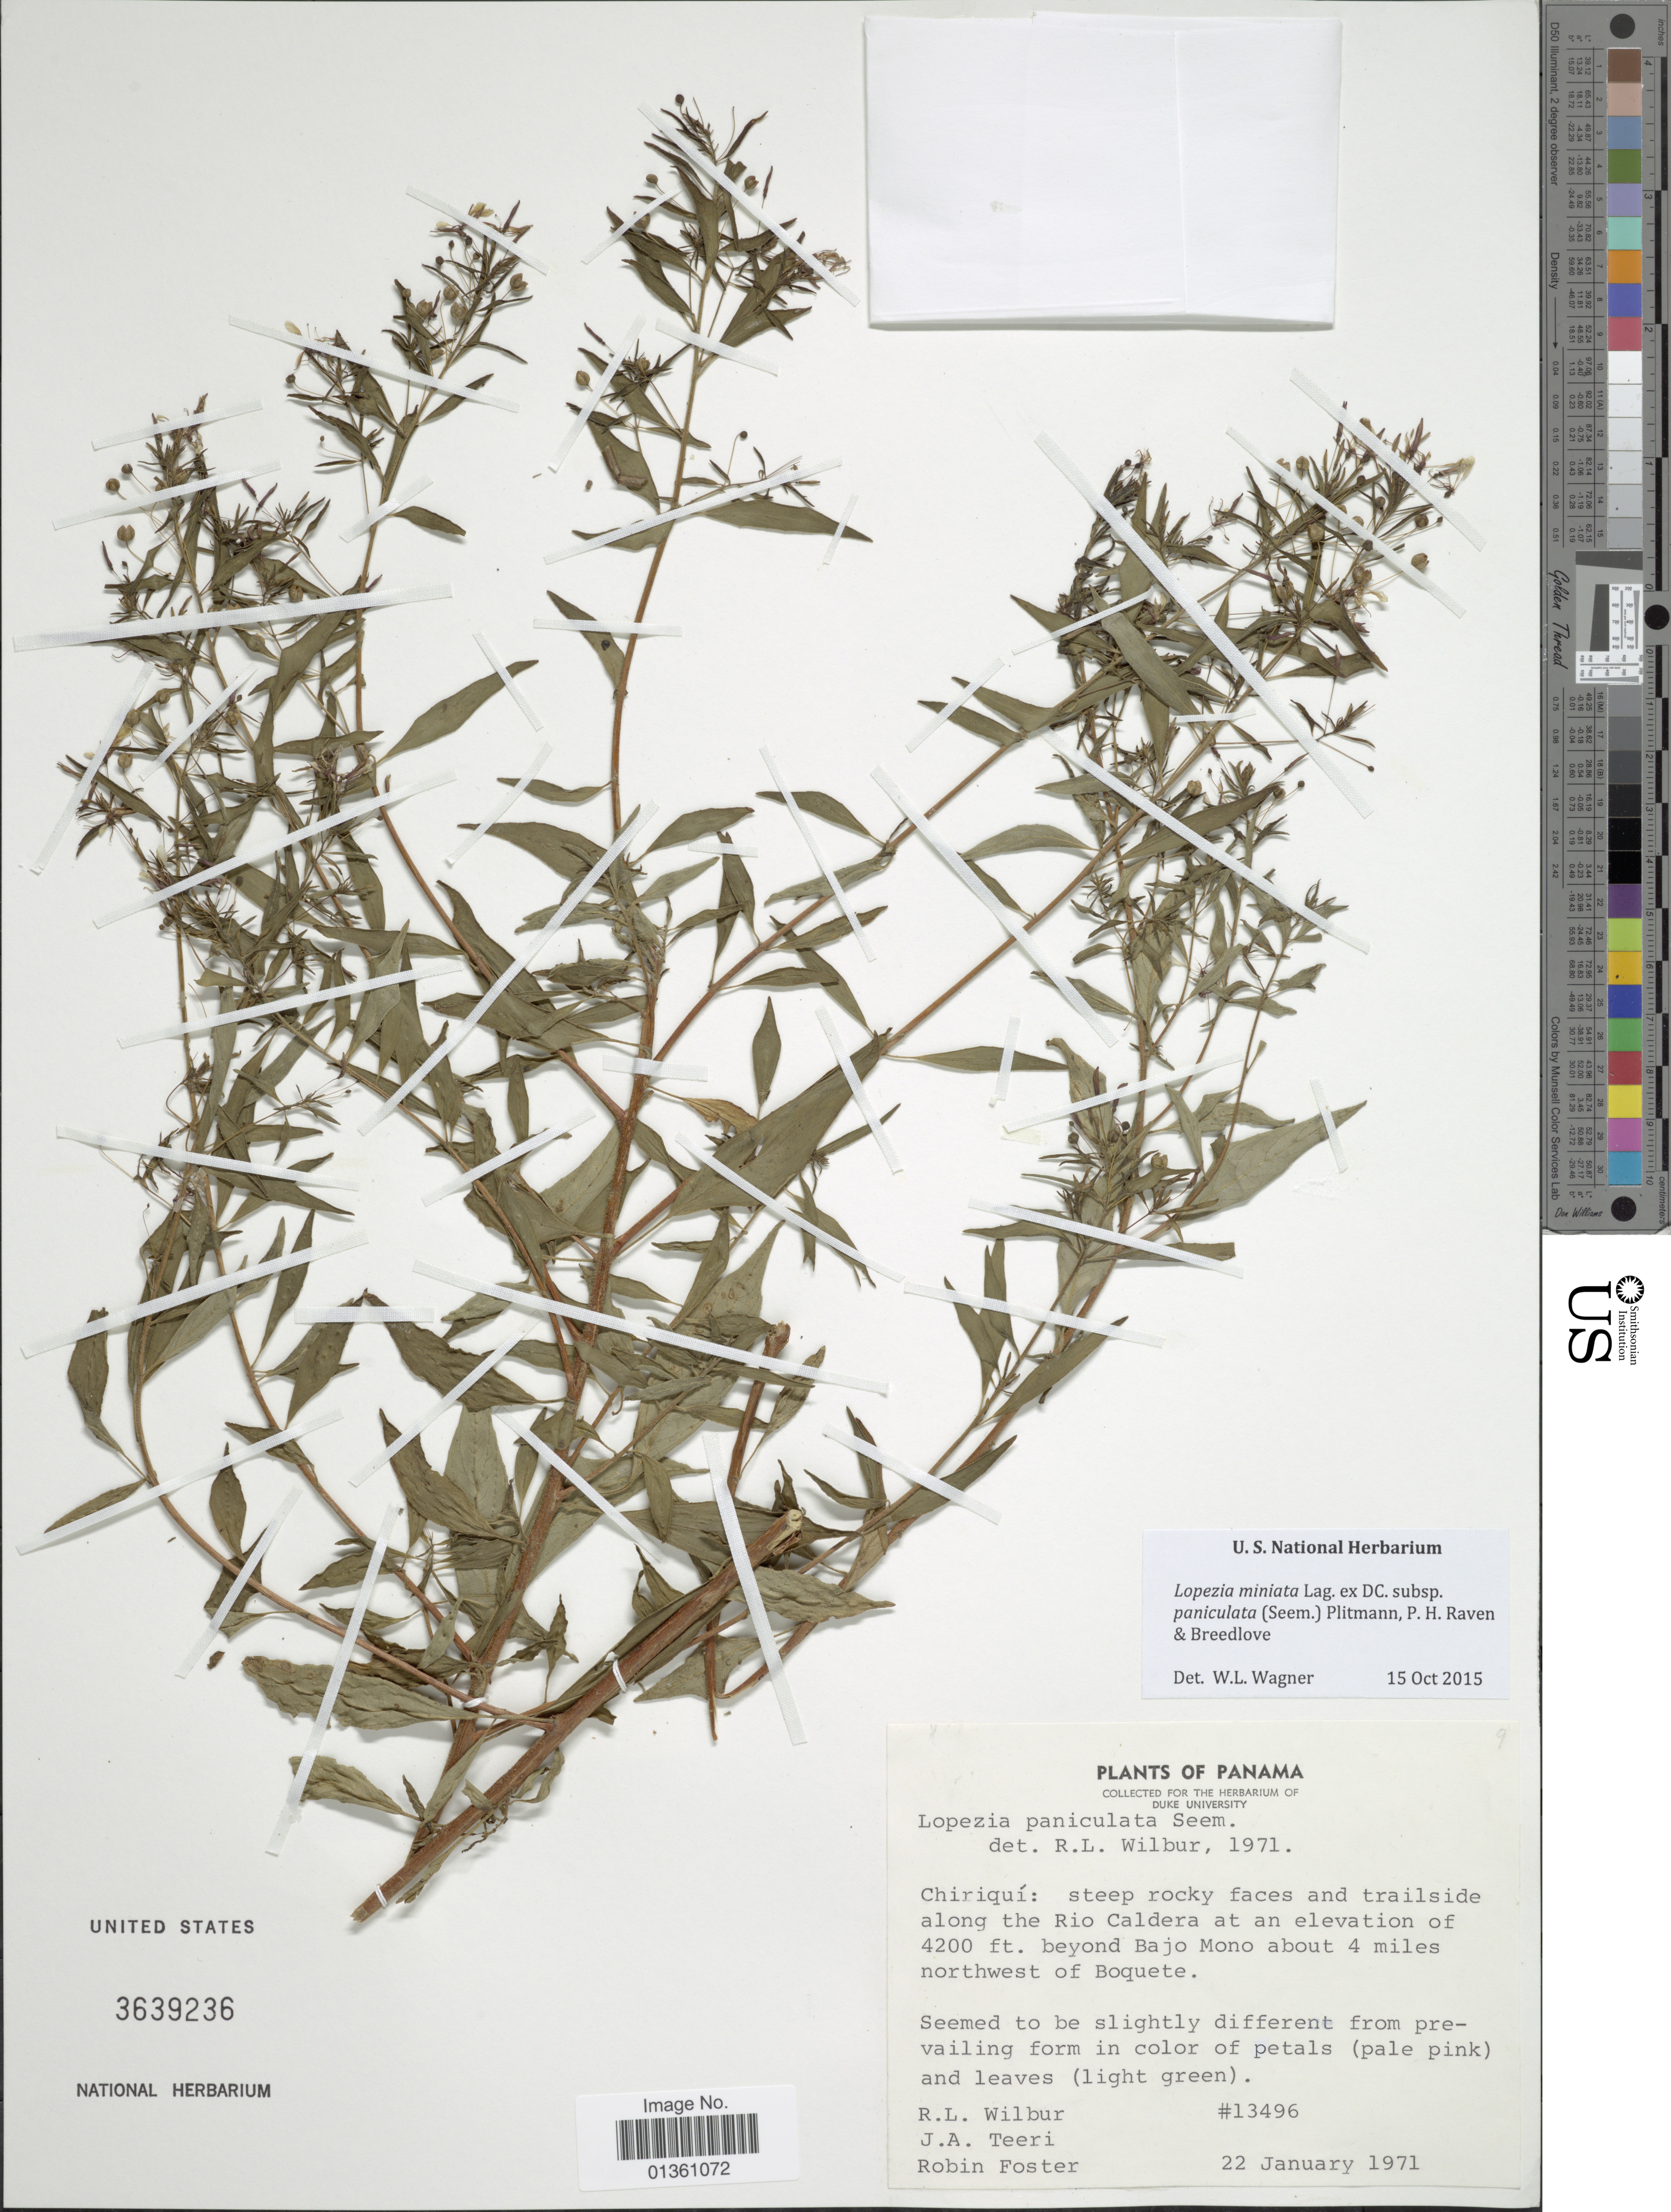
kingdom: Plantae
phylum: Tracheophyta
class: Magnoliopsida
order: Myrtales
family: Onagraceae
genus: Lopezia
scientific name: Lopezia miniata subsp. paniculata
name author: (Seem.) Plitmann et al.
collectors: R. L. Wilbur, J. Teeri & R. Foster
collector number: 13496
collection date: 1971-01-22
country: Panama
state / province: Chiriqui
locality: Steep rocky faces and trailside along the Rio Caldera. Beyond Bajo Mono about 4 miles northwest of Boquete.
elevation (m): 1280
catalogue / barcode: US 3639236